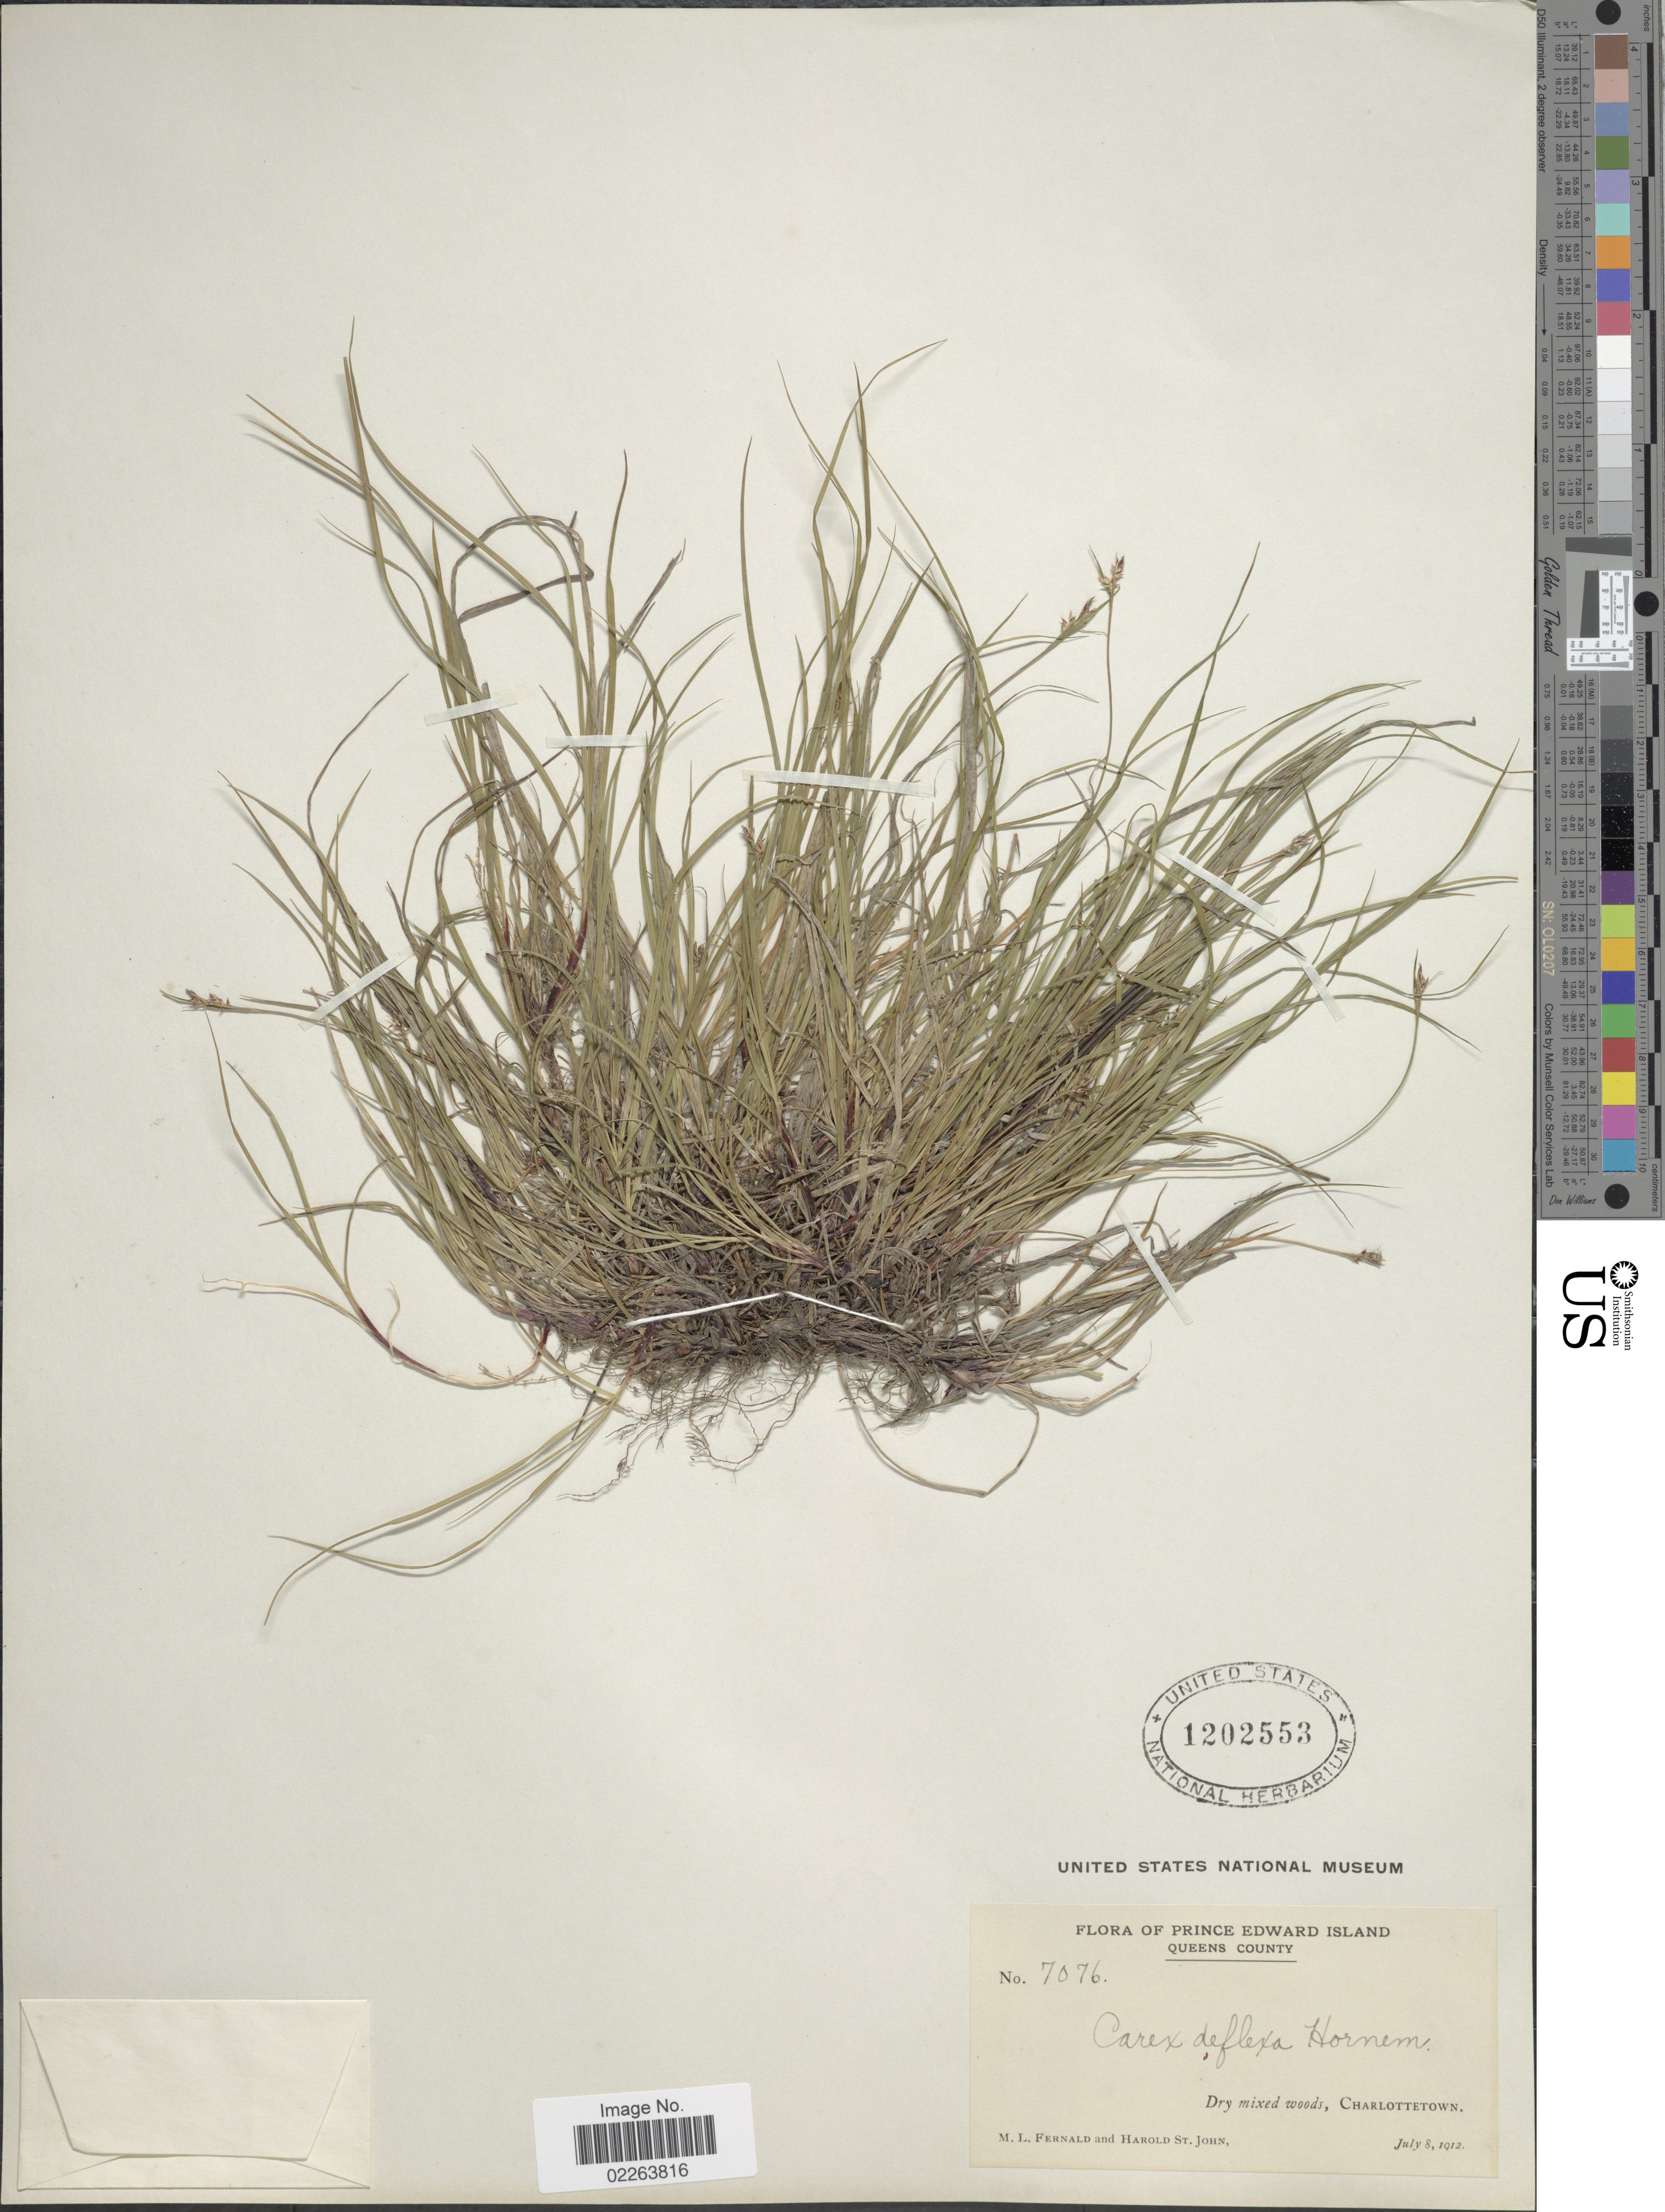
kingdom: Plantae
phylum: Tracheophyta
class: Liliopsida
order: Poales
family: Cyperaceae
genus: Carex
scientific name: Carex deflexa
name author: Hornem.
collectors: M. L. Fernald & H. St. John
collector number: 7076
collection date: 1912-07-08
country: Canada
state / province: Prince Edward Island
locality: Queens County, Charlottetown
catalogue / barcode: US 1202553